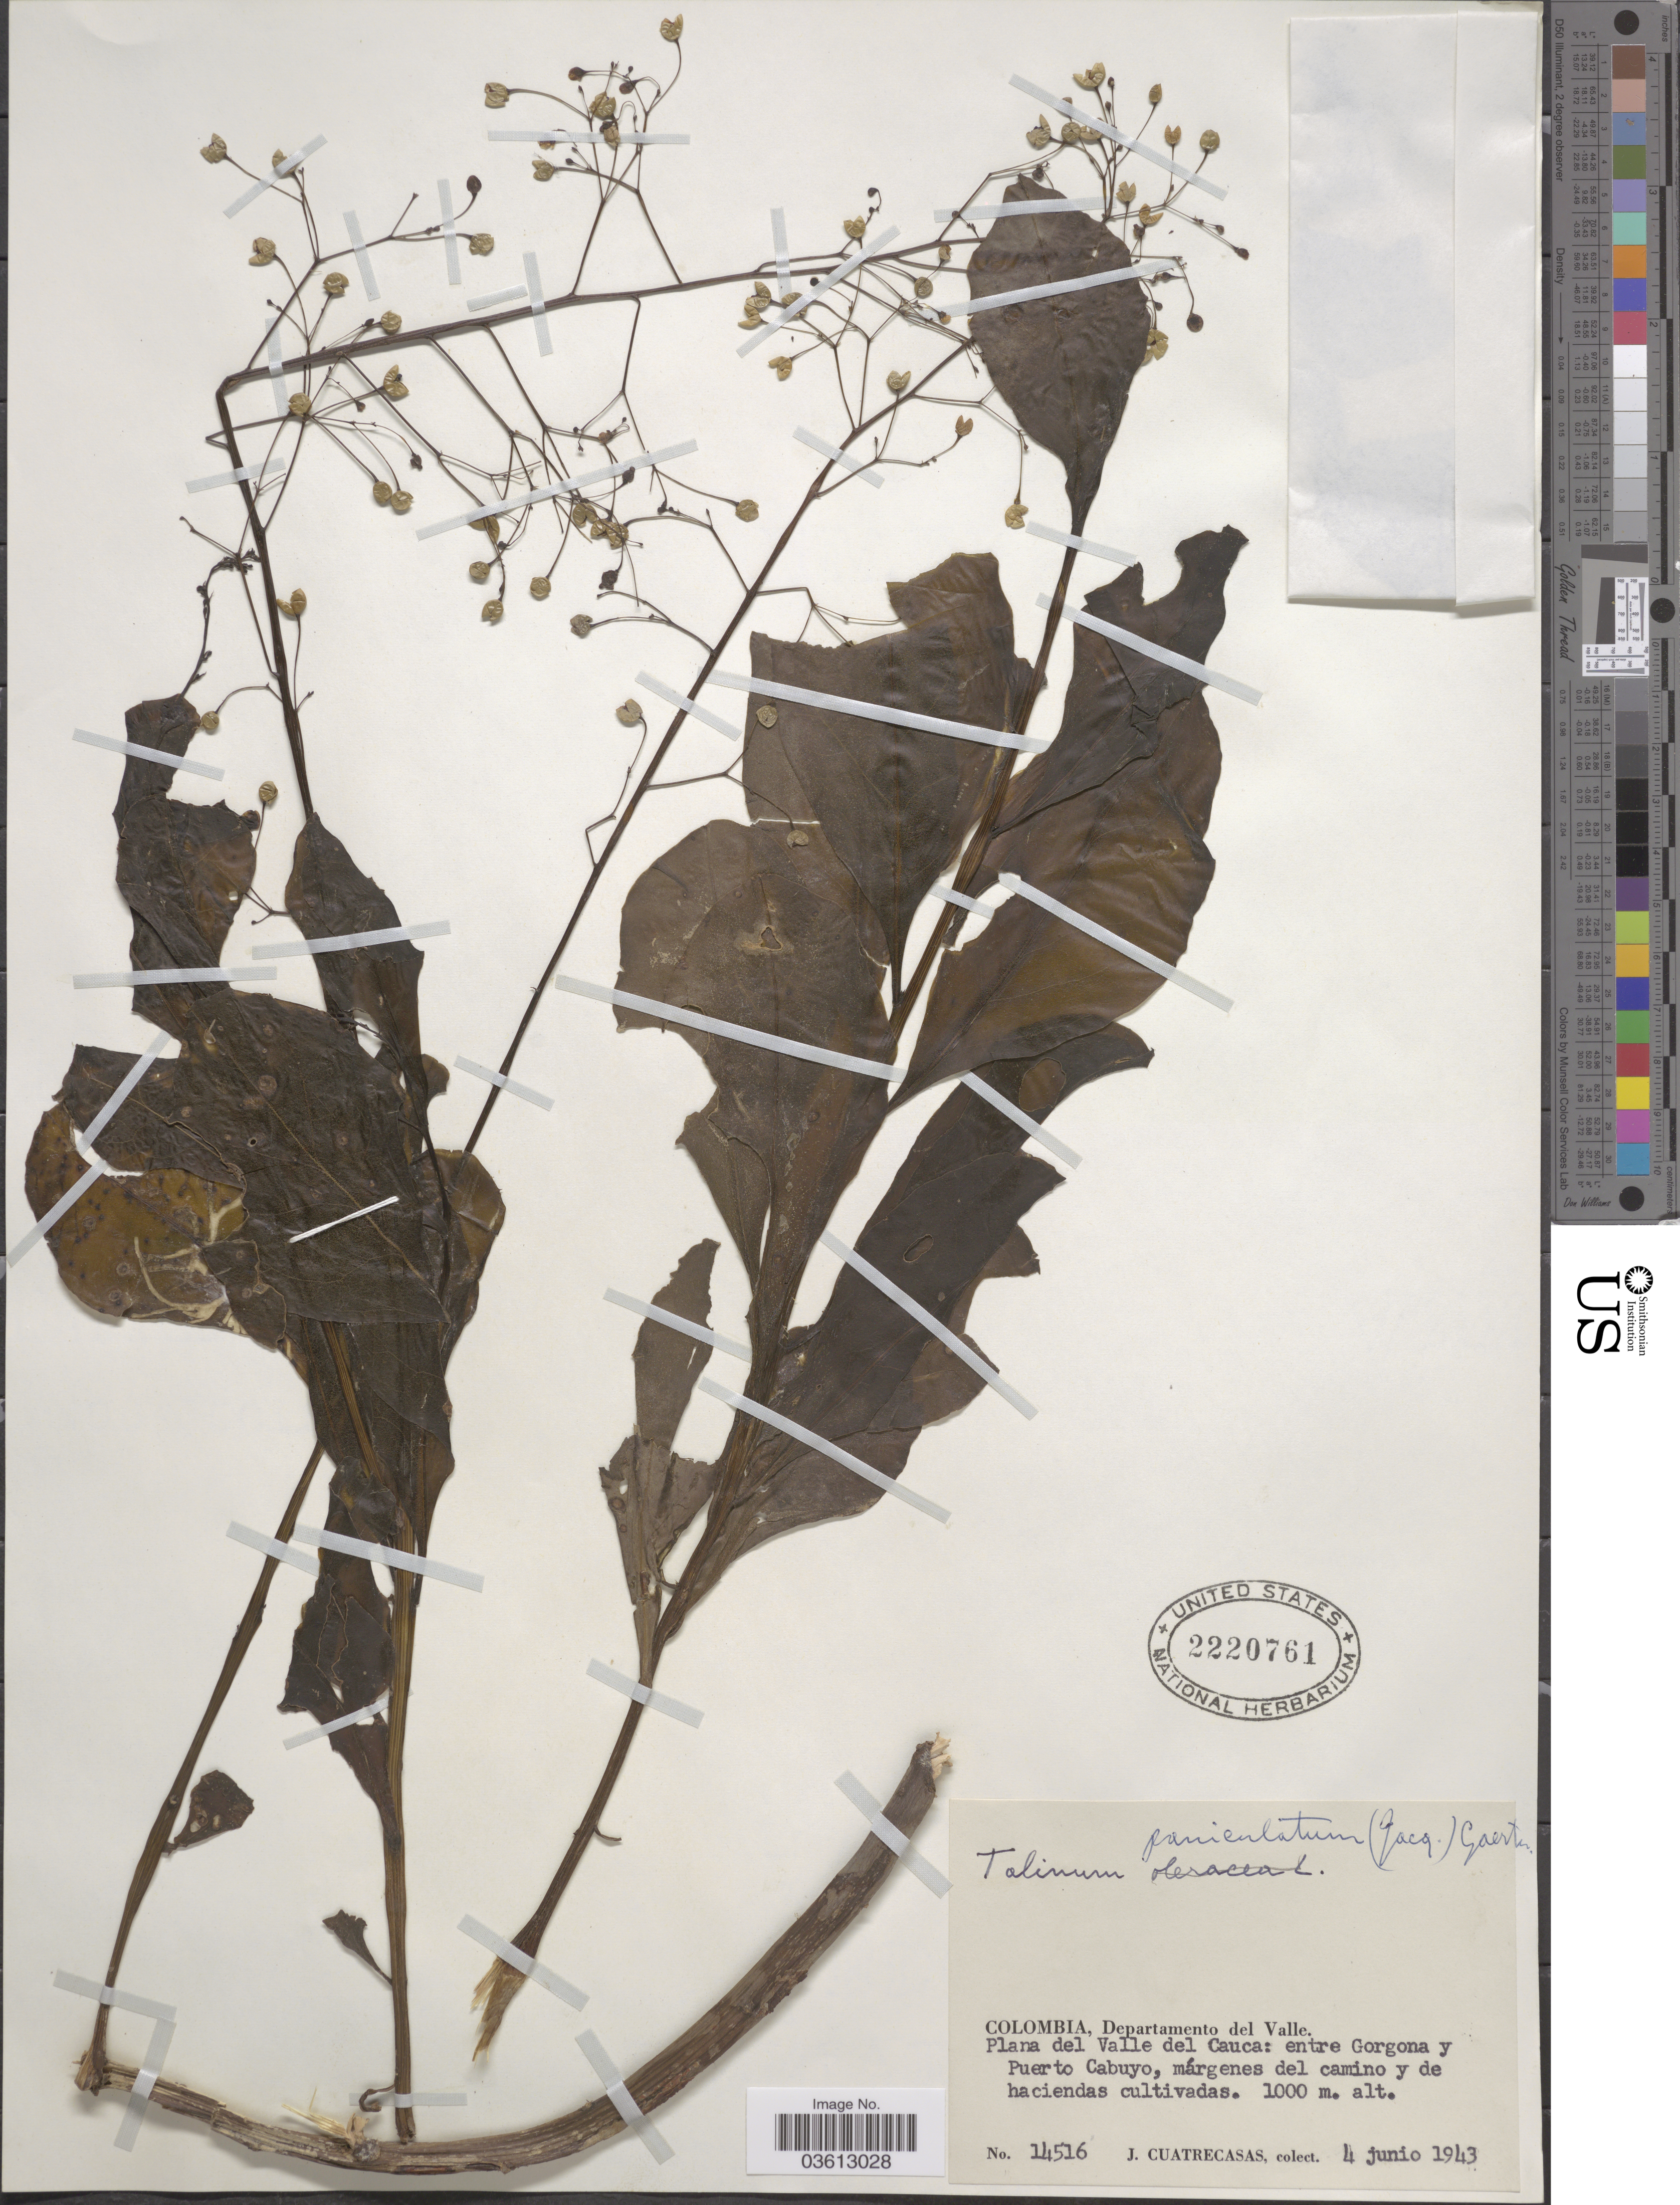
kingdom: Plantae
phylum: Tracheophyta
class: Magnoliopsida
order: Caryophyllales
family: Talinaceae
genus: Talinum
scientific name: Talinum paniculatum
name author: (Jacq.) Gaertn.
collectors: J. Cuatrecasas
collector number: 14516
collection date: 1943-06-04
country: Colombia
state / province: Valle del Cauca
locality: Departamento del Valle. Plana del Valle del Cauca: entre Gorgona y Puerto Cabuyo.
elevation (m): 1000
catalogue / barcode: US 2220761